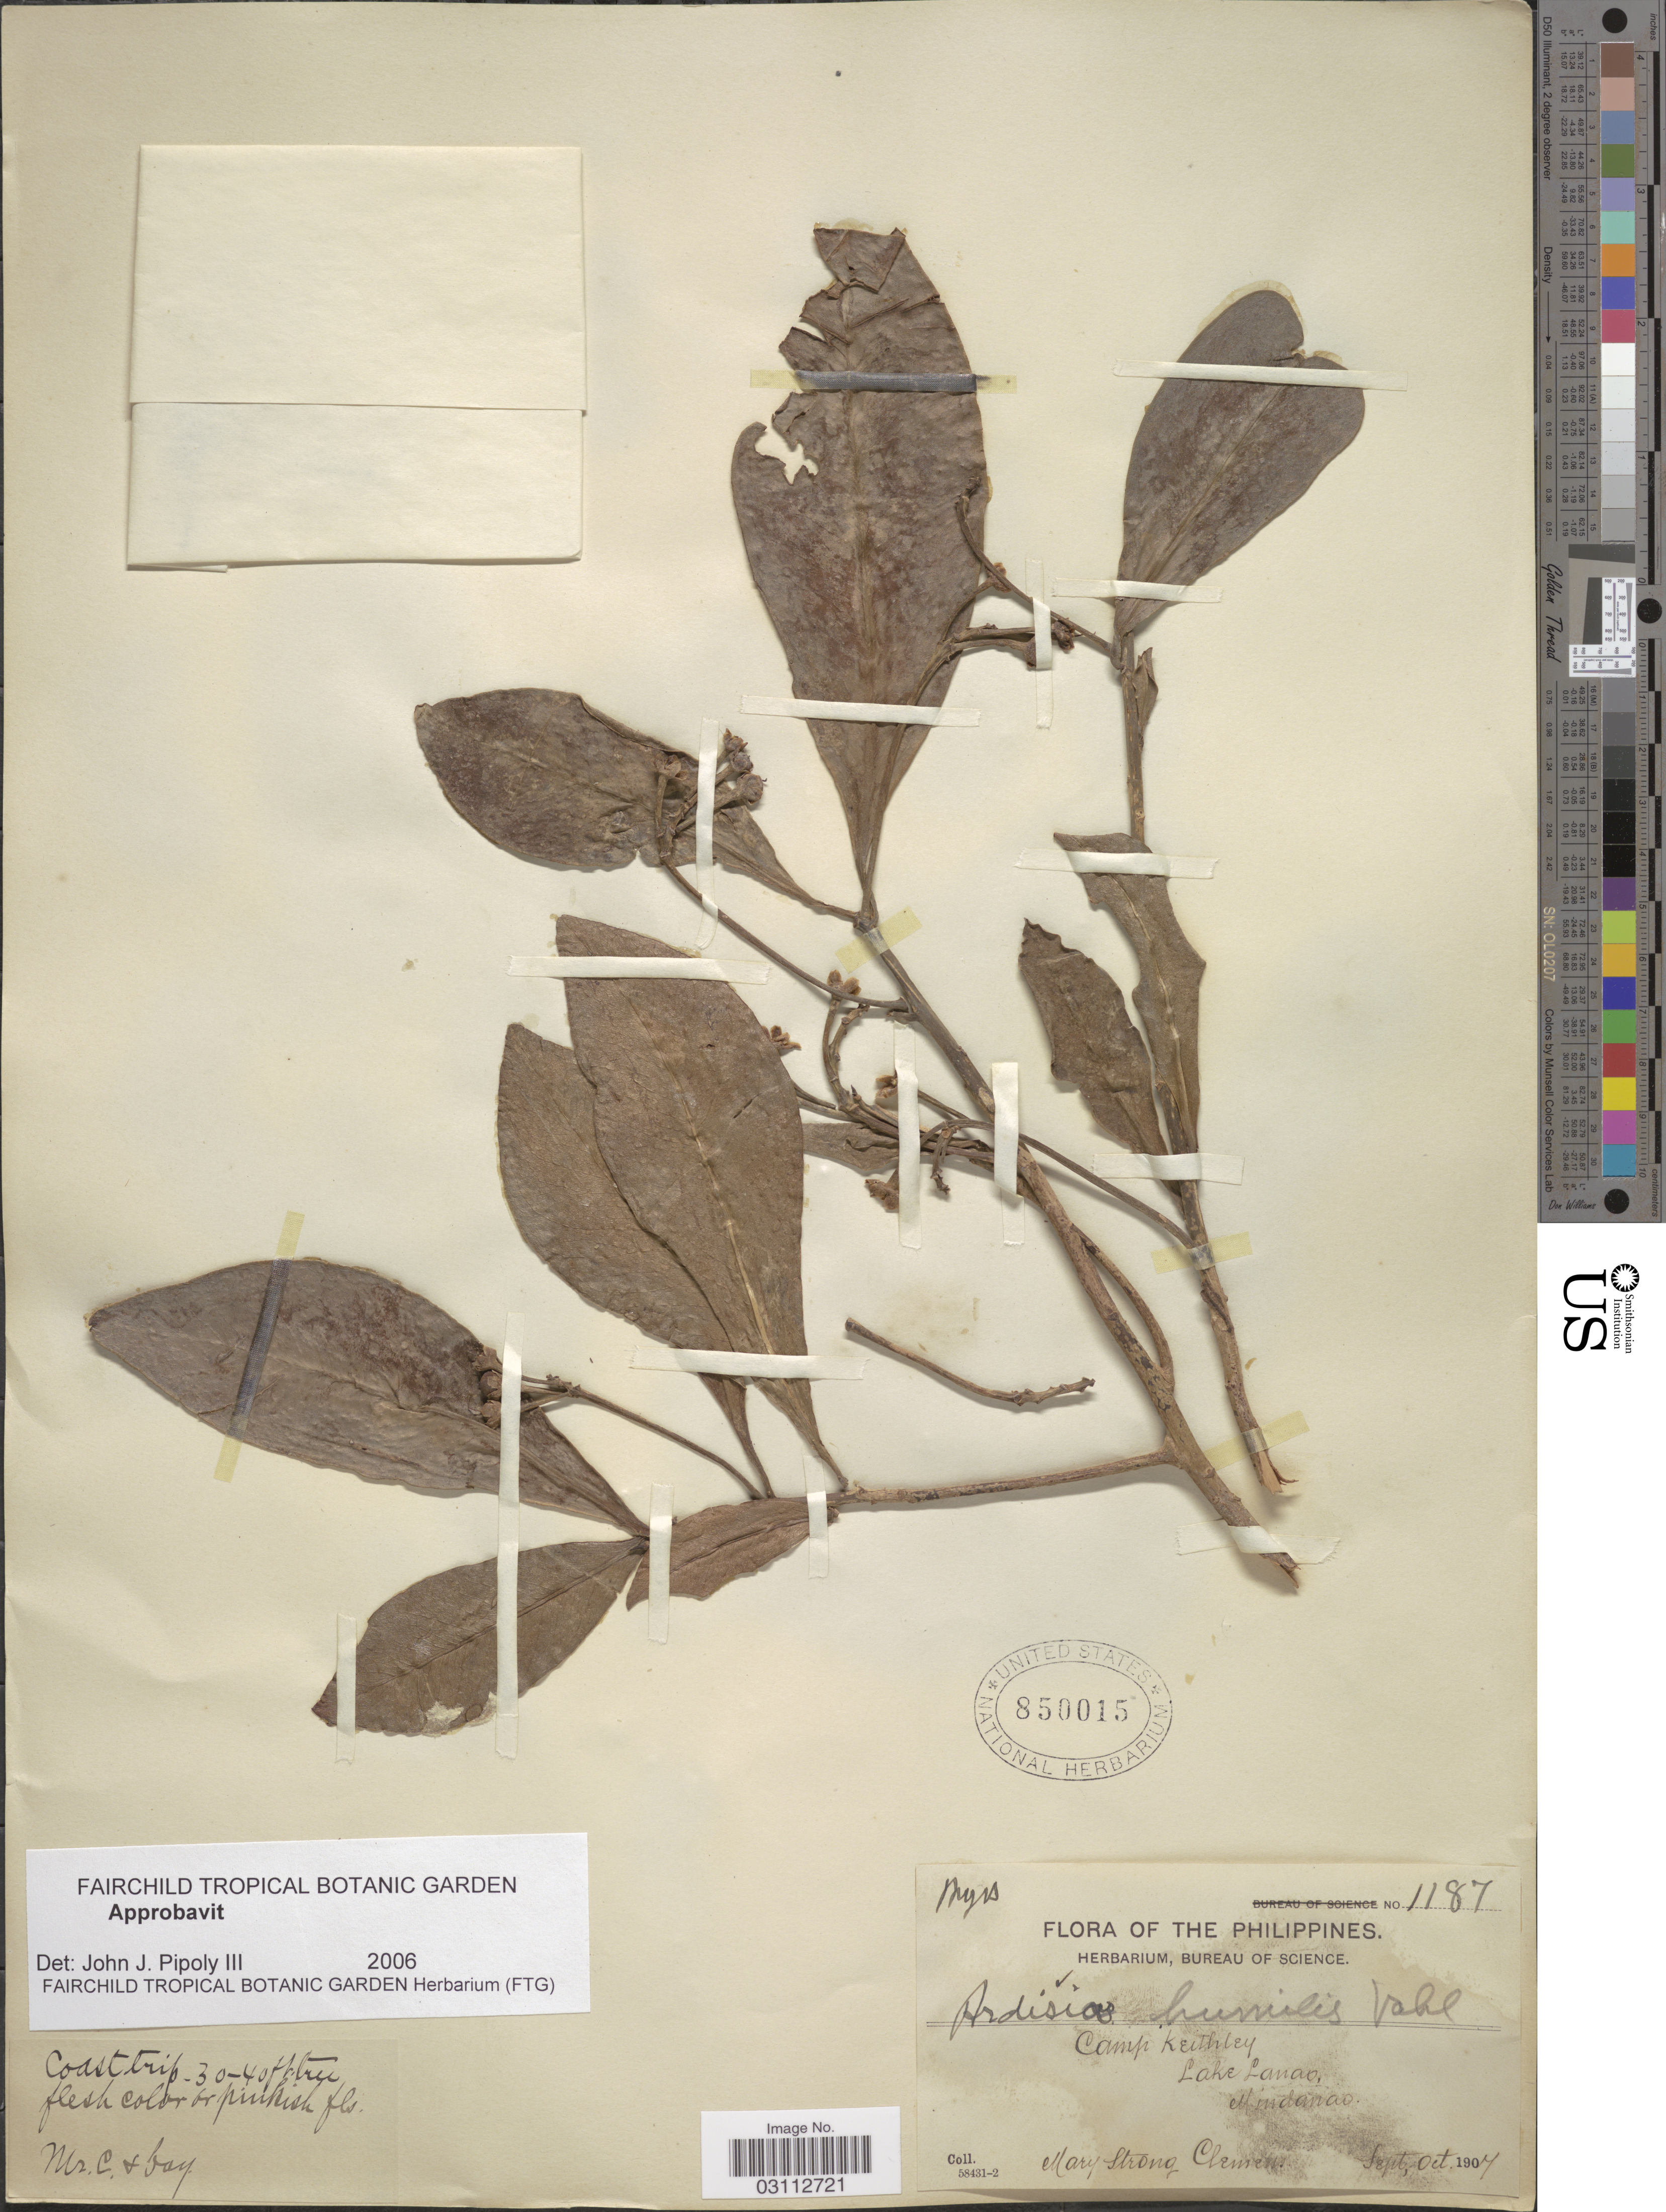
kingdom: Plantae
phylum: Tracheophyta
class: Magnoliopsida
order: Ericales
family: Primulaceae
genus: Ardisia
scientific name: Ardisia humilis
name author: Vahl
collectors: M. S. Clemens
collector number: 1187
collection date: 1907-09/1907-10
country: Philippines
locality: Camp Keithley, Lake Lanao, Mindanao.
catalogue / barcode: US 850015